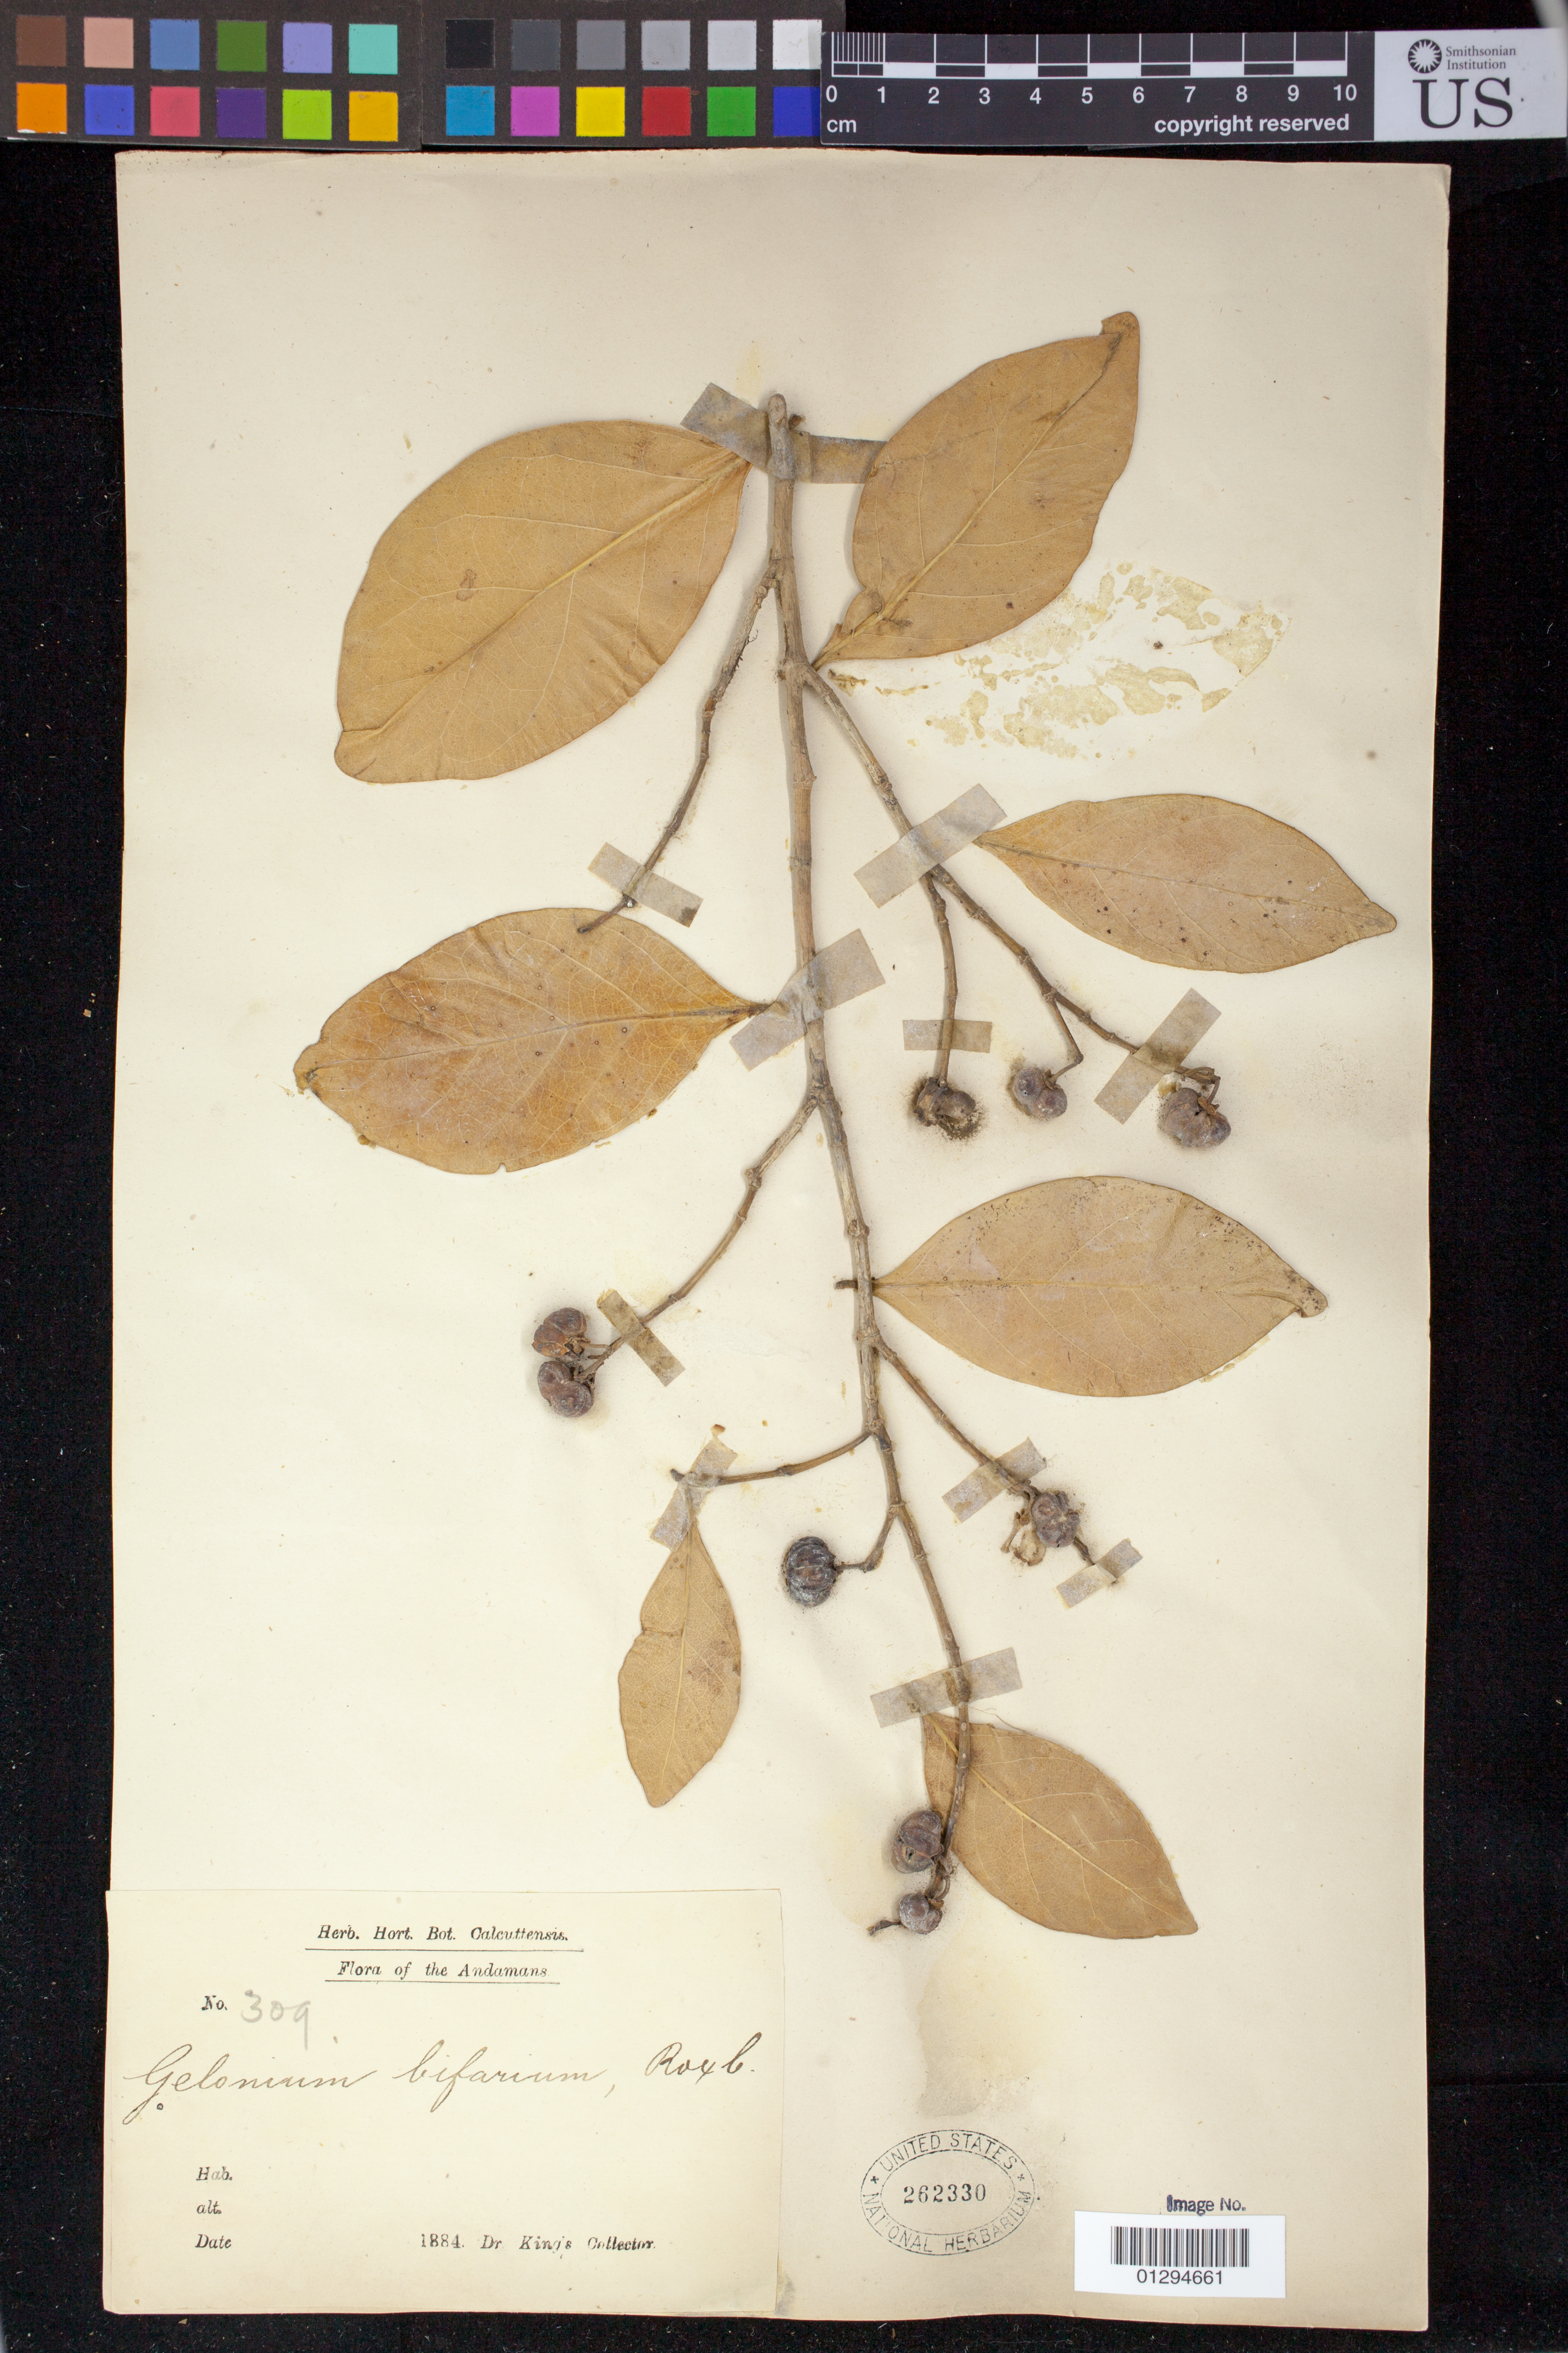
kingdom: Plantae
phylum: Tracheophyta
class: Magnoliopsida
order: Malpighiales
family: Euphorbiaceae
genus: Gelonium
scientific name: Gelonium bifarium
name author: Roxb. ex Willd.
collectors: King, --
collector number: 309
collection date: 1884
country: India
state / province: Andaman and Nicobar Islands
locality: Calcuttenis, Andamans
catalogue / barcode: US 262330